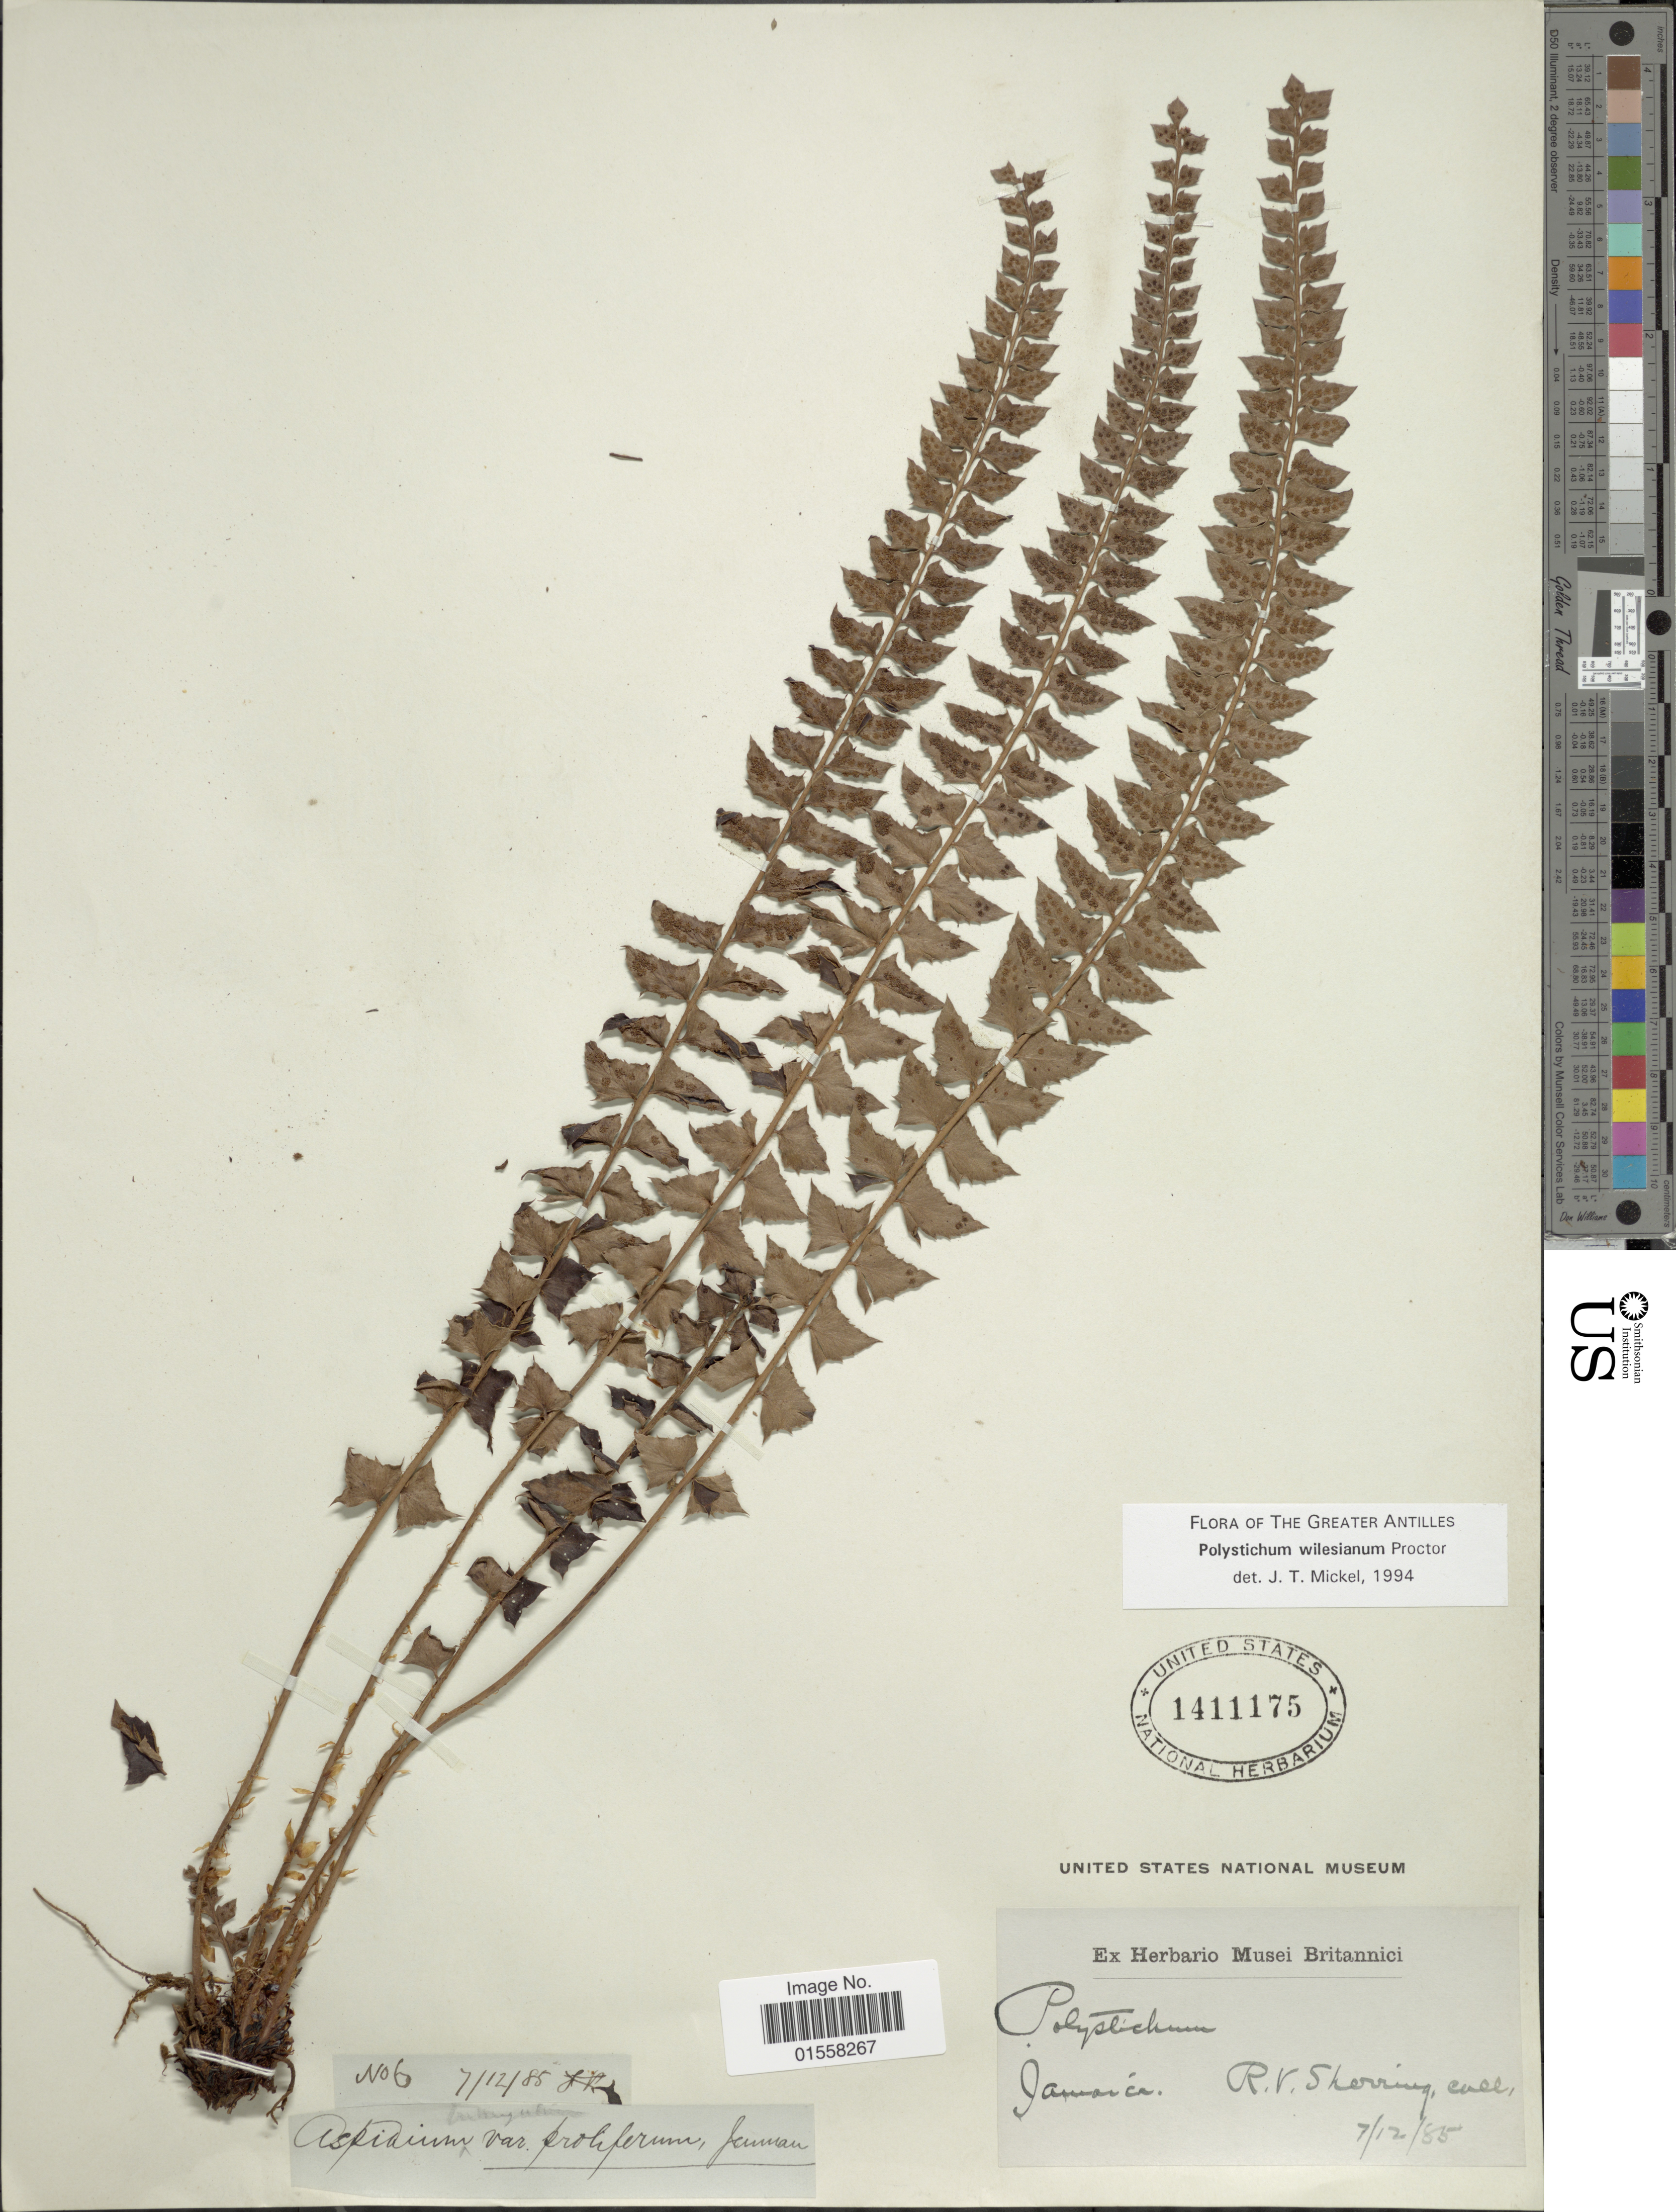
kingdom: Plantae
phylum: Tracheophyta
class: Polypodiopsida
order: Polypodiales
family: Dryopteridaceae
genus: Polystichum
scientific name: Polystichum wilesianum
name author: Proctor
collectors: R. Sherring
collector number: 6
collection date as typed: Transcribed d/m/y: 7/12/85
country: Jamaica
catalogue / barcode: US 1411175